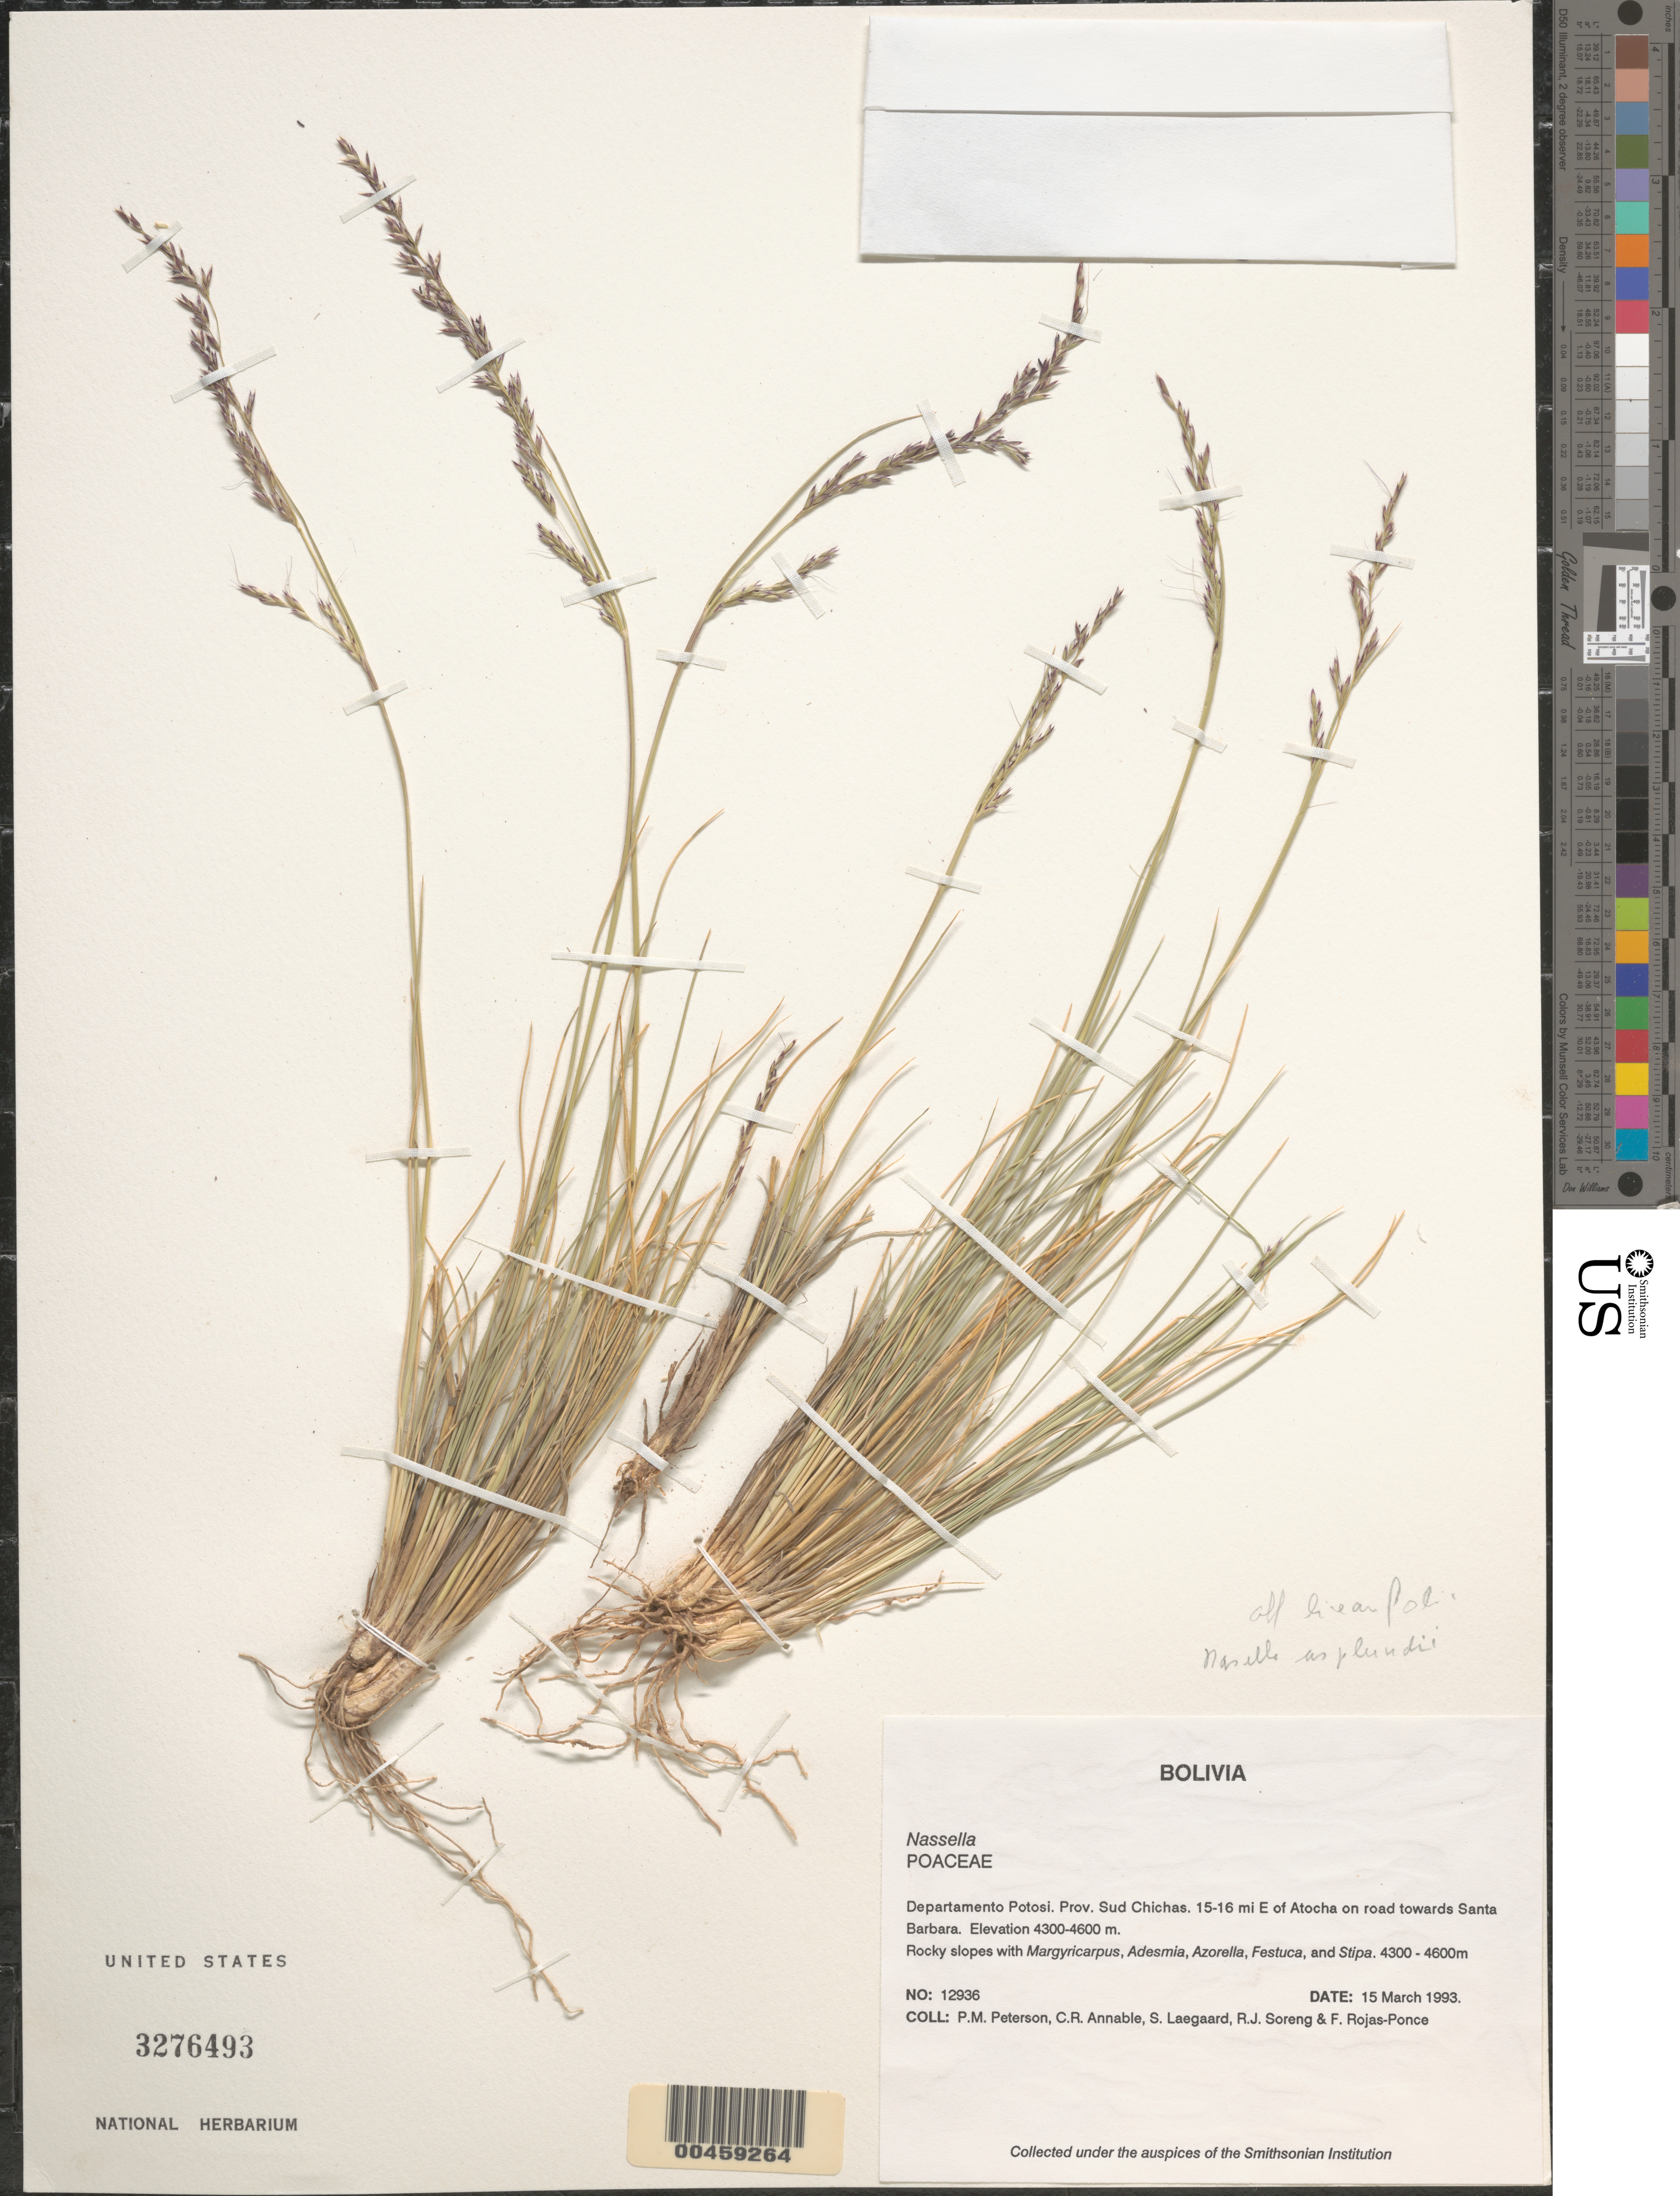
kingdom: Plantae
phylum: Tracheophyta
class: Liliopsida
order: Poales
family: Poaceae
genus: Nassella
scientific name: Nassella sp.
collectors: P. M. Peterson, C. R. Annable, S. Lægaard, R. J. Soreng & F. Rojas-Ponce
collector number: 12936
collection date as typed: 15 Mar 1993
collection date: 1993-03-15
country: Bolivia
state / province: Potosí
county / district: Sud Chichas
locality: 15-16 mi E of Atocha on road towards Santa Barbara.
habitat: Rocky slopes with Margyricarpus, Adesmia, Azorella, Festuca, and Stipa.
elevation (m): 4300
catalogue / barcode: US 3276493